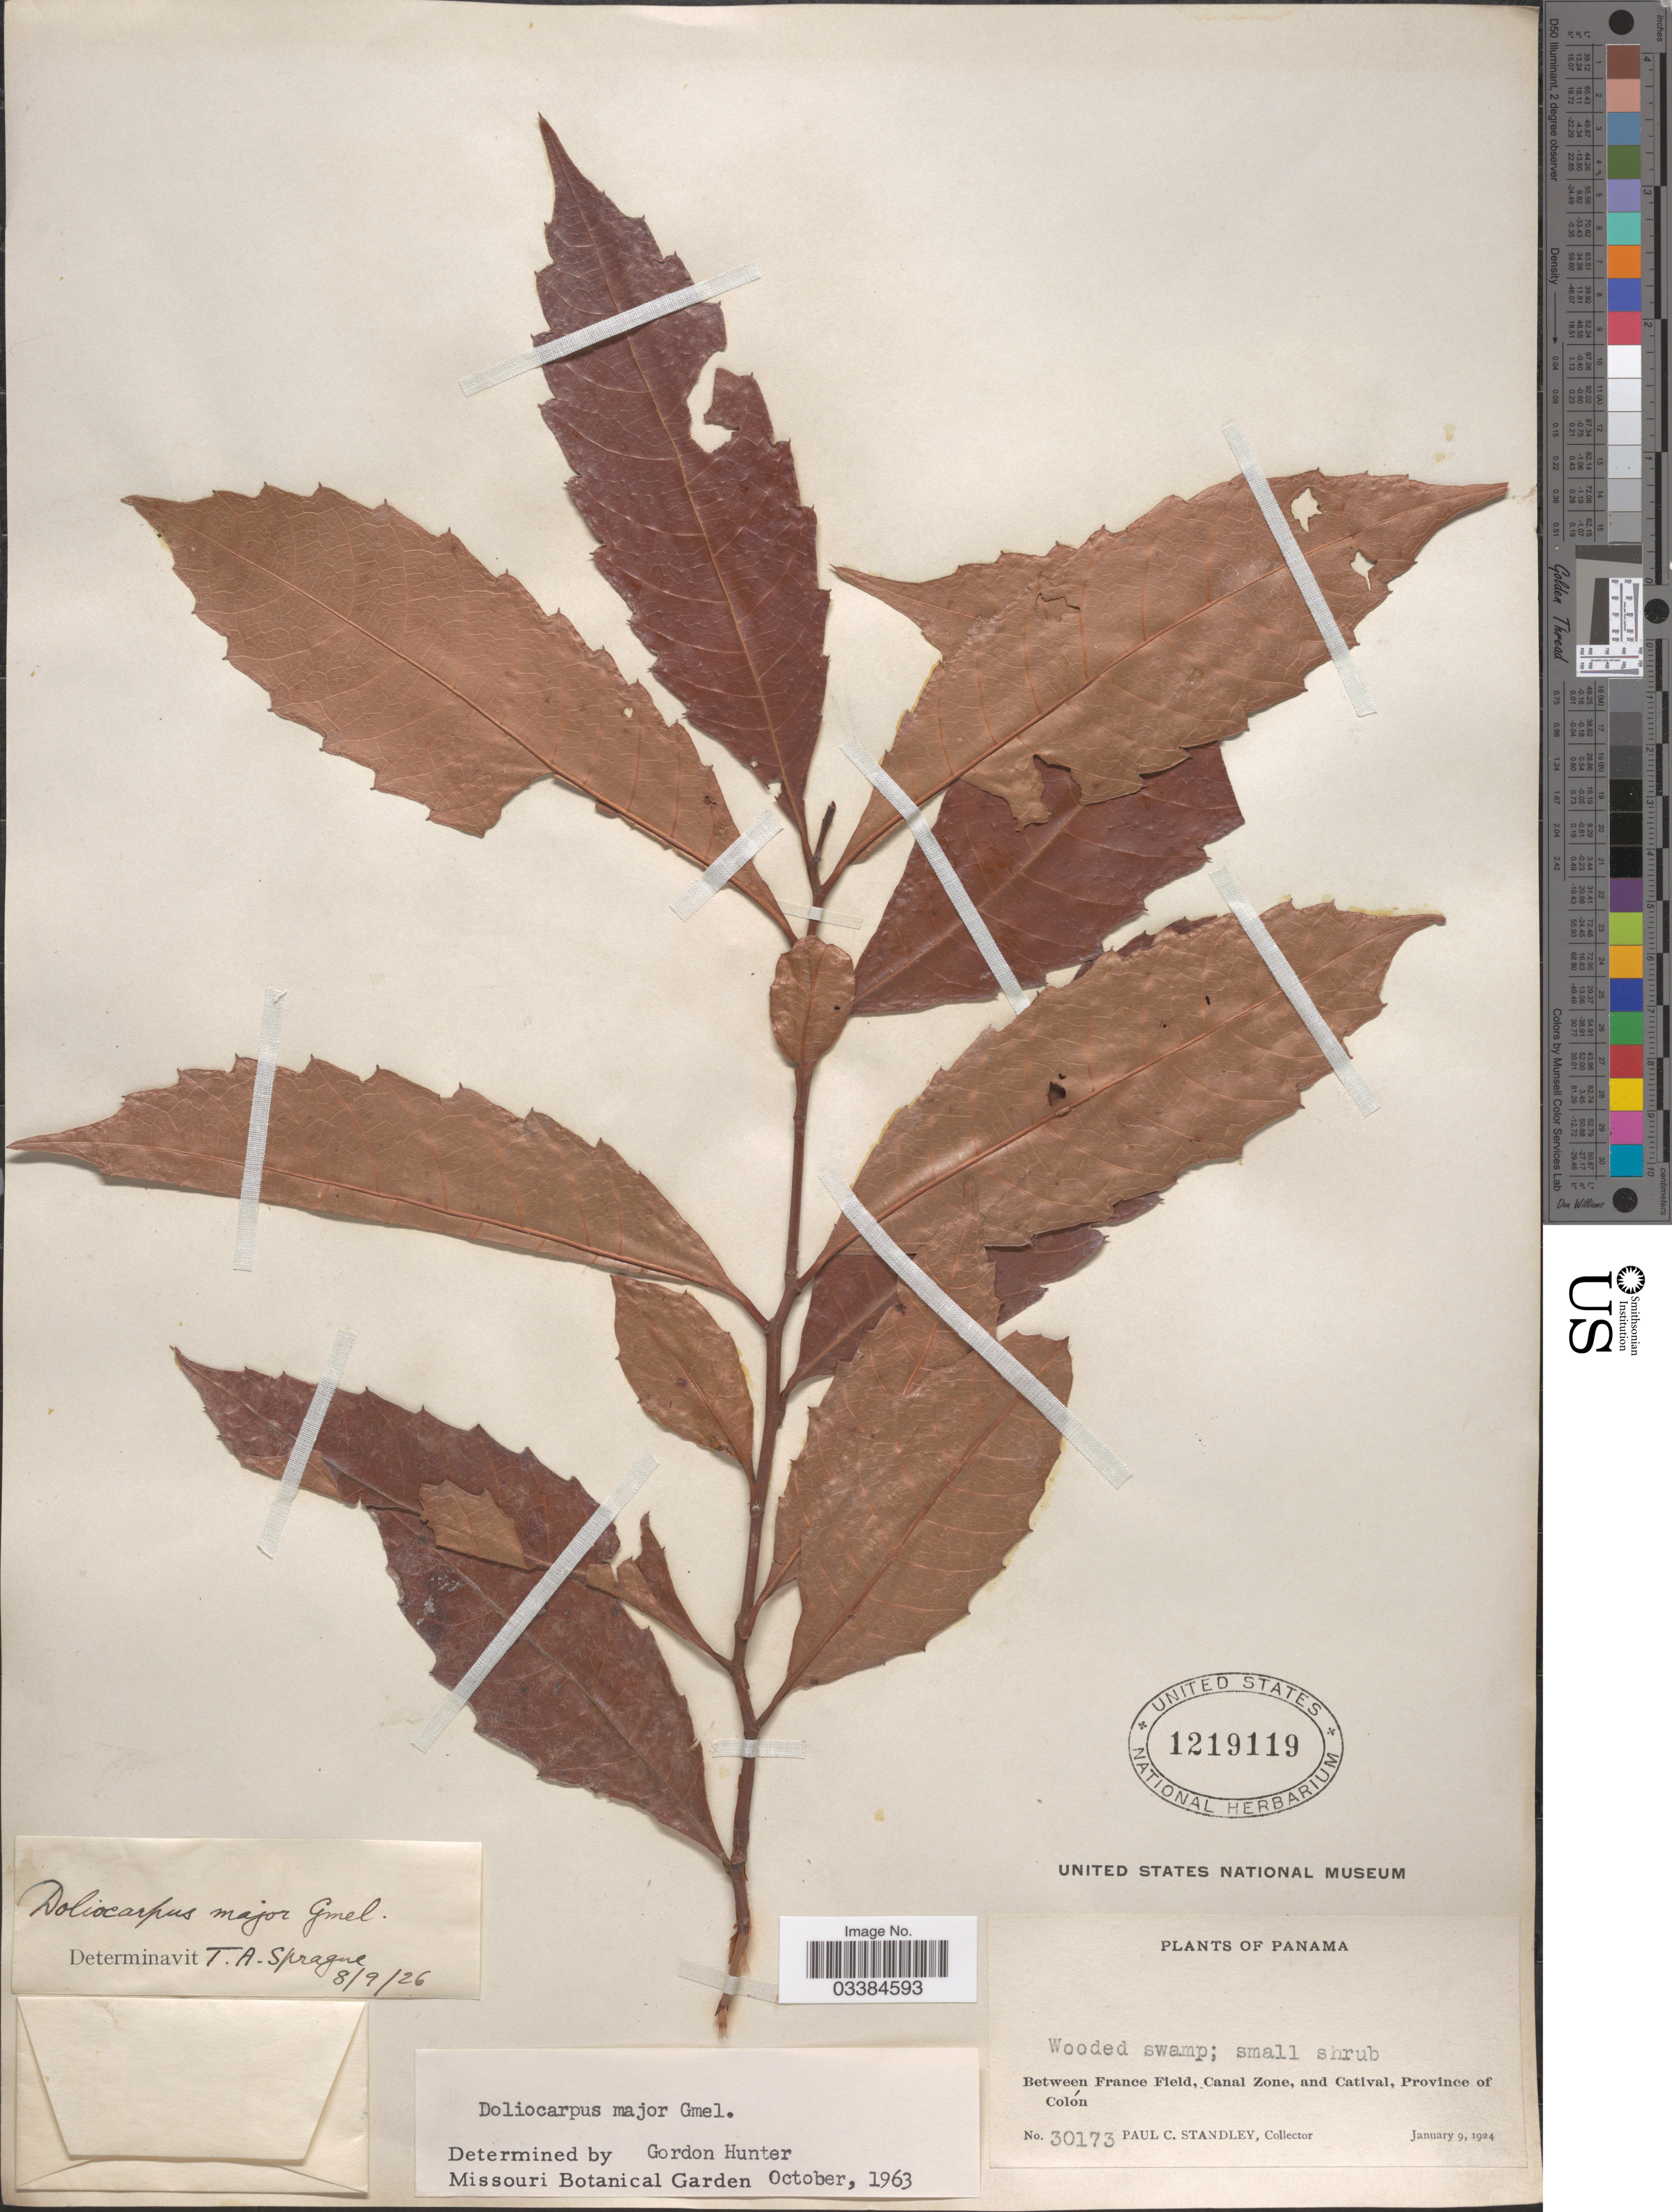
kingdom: Plantae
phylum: Tracheophyta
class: Magnoliopsida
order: Dilleniales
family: Dilleniaceae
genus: Doliocarpus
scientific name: Doliocarpus major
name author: J.F. Gmel.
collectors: P. C. Standley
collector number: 30173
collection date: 1924-01-09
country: Panama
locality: Between France Field, Canal Zone, and Catival, Province of Colón.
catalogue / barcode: US 1219119